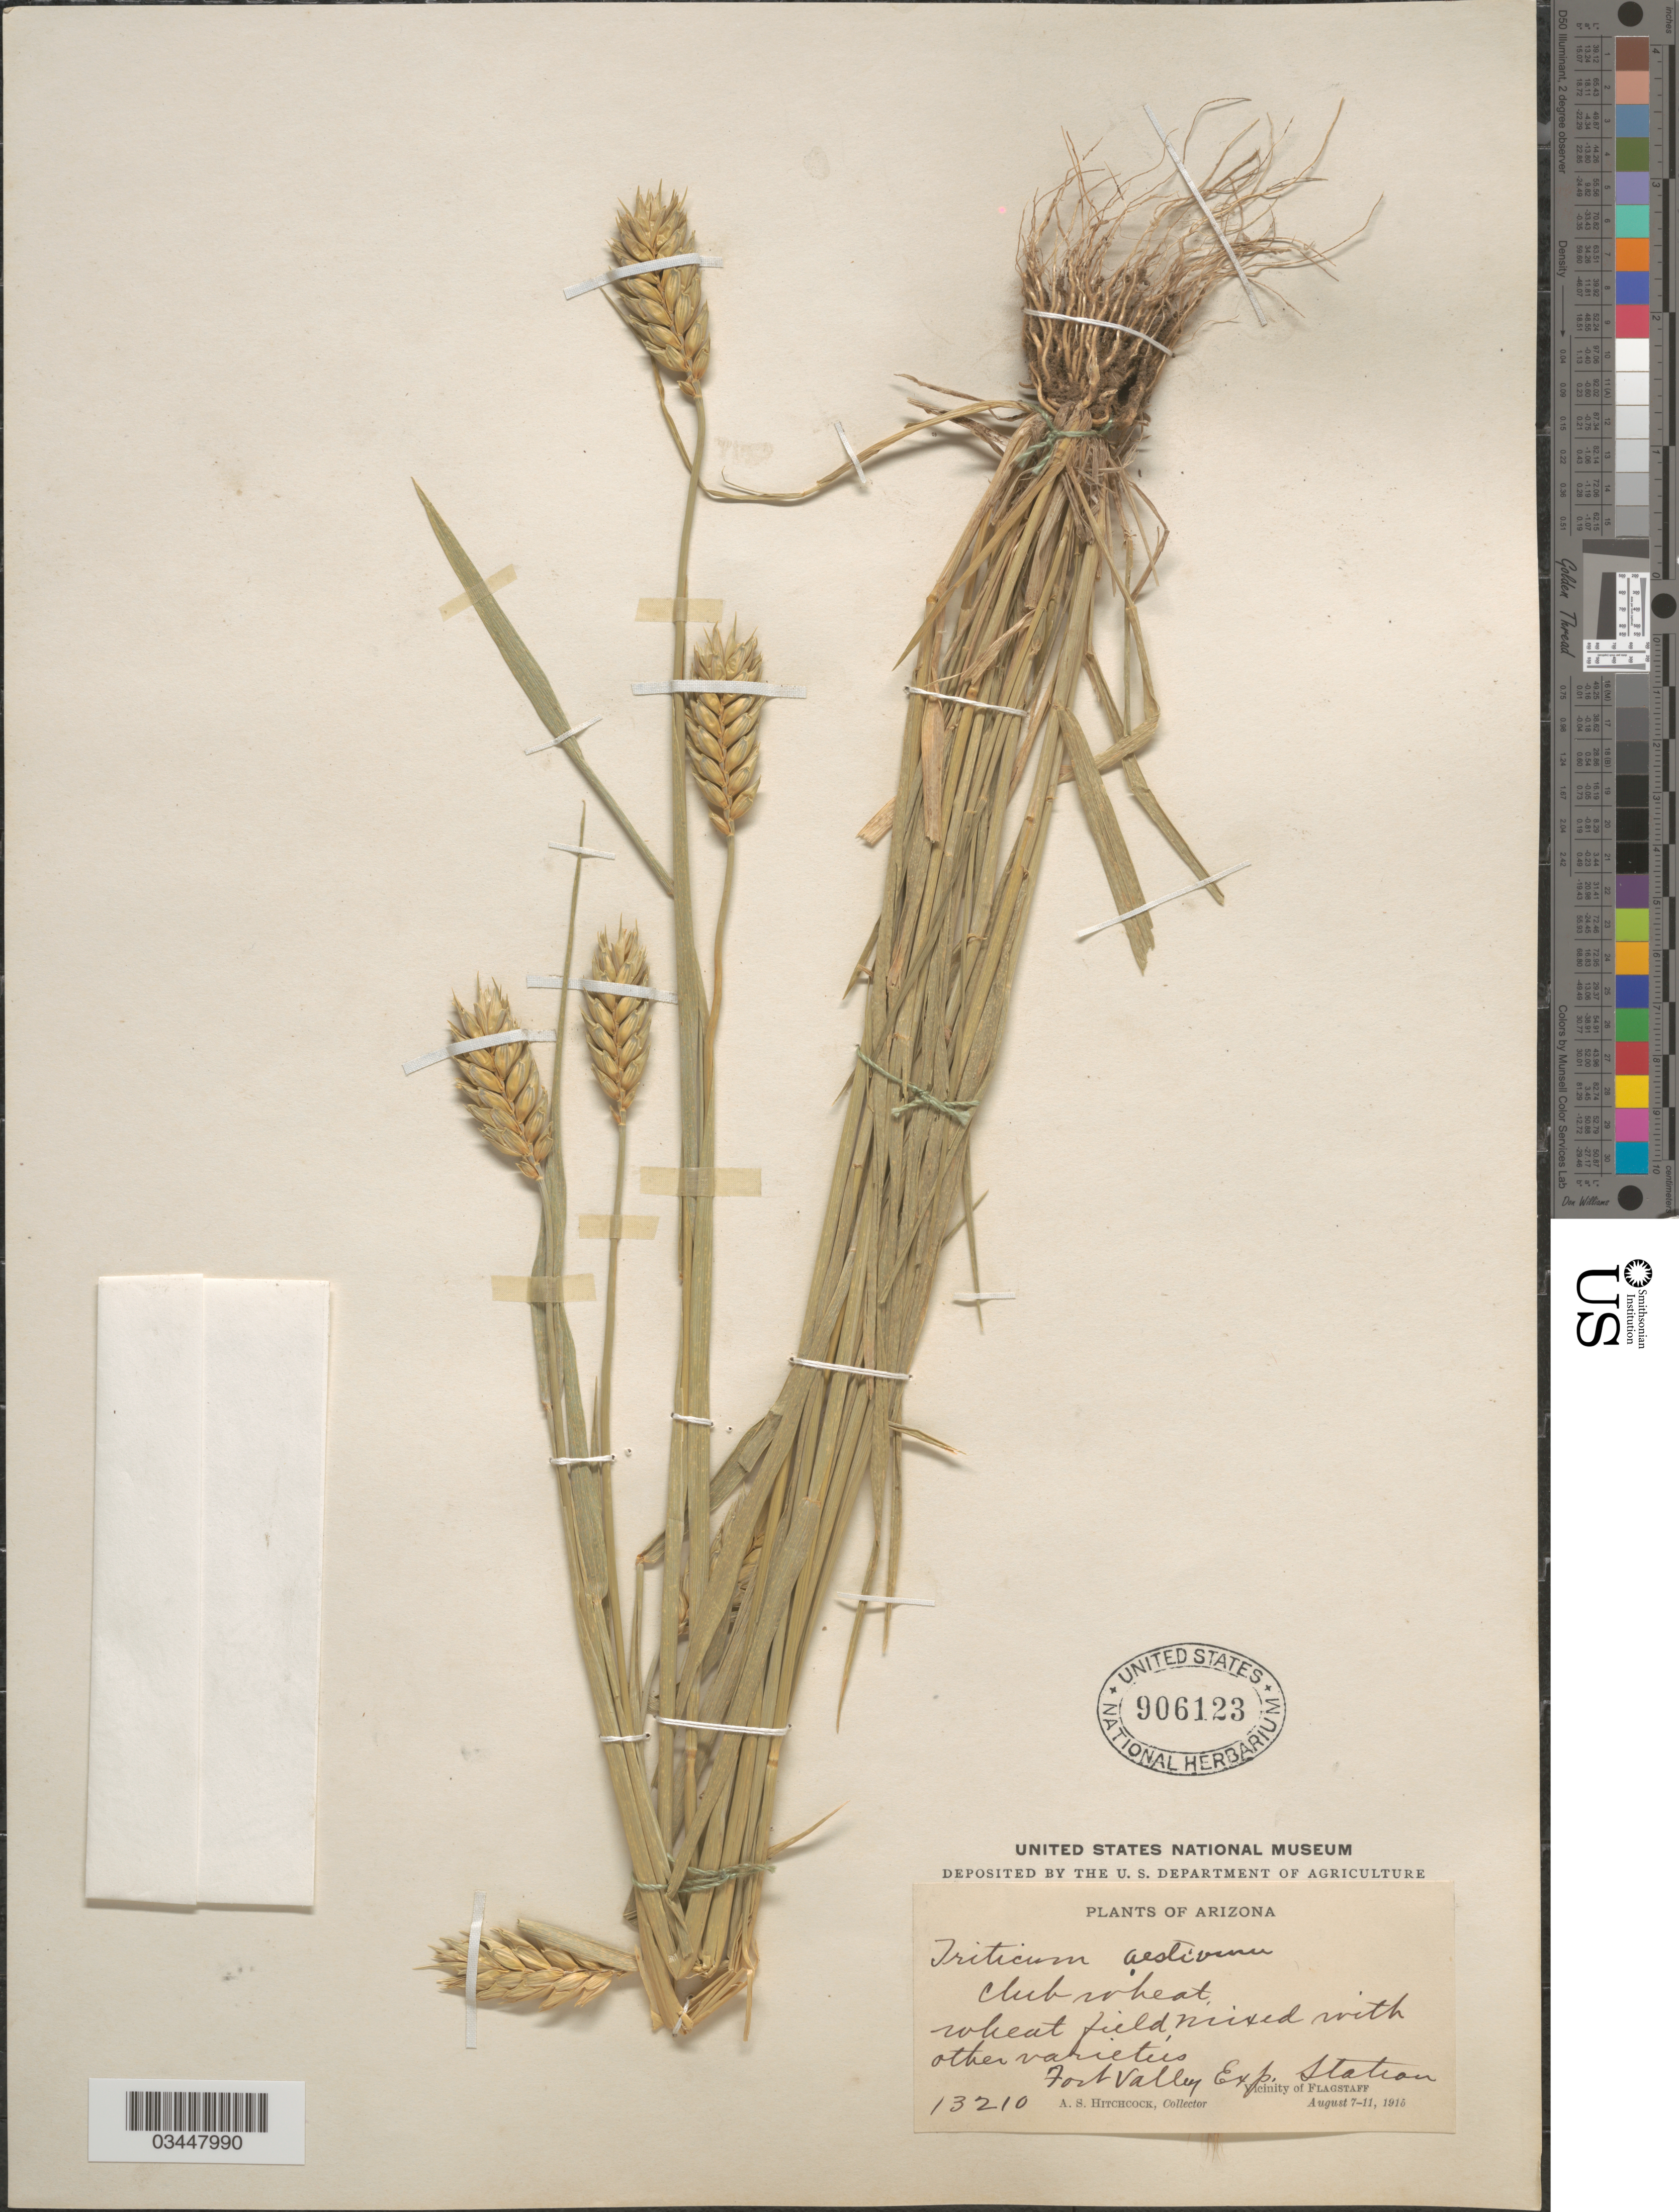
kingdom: Plantae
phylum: Tracheophyta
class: Liliopsida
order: Poales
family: Poaceae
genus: Triticum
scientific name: Triticum aestivum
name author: L.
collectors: A. S. Hitchcock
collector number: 13210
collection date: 1915-08-07/1915-08-11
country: United States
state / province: Arizona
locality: Fort Valley Exp. Station. Vicinity of Flagstaff.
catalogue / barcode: US 906123